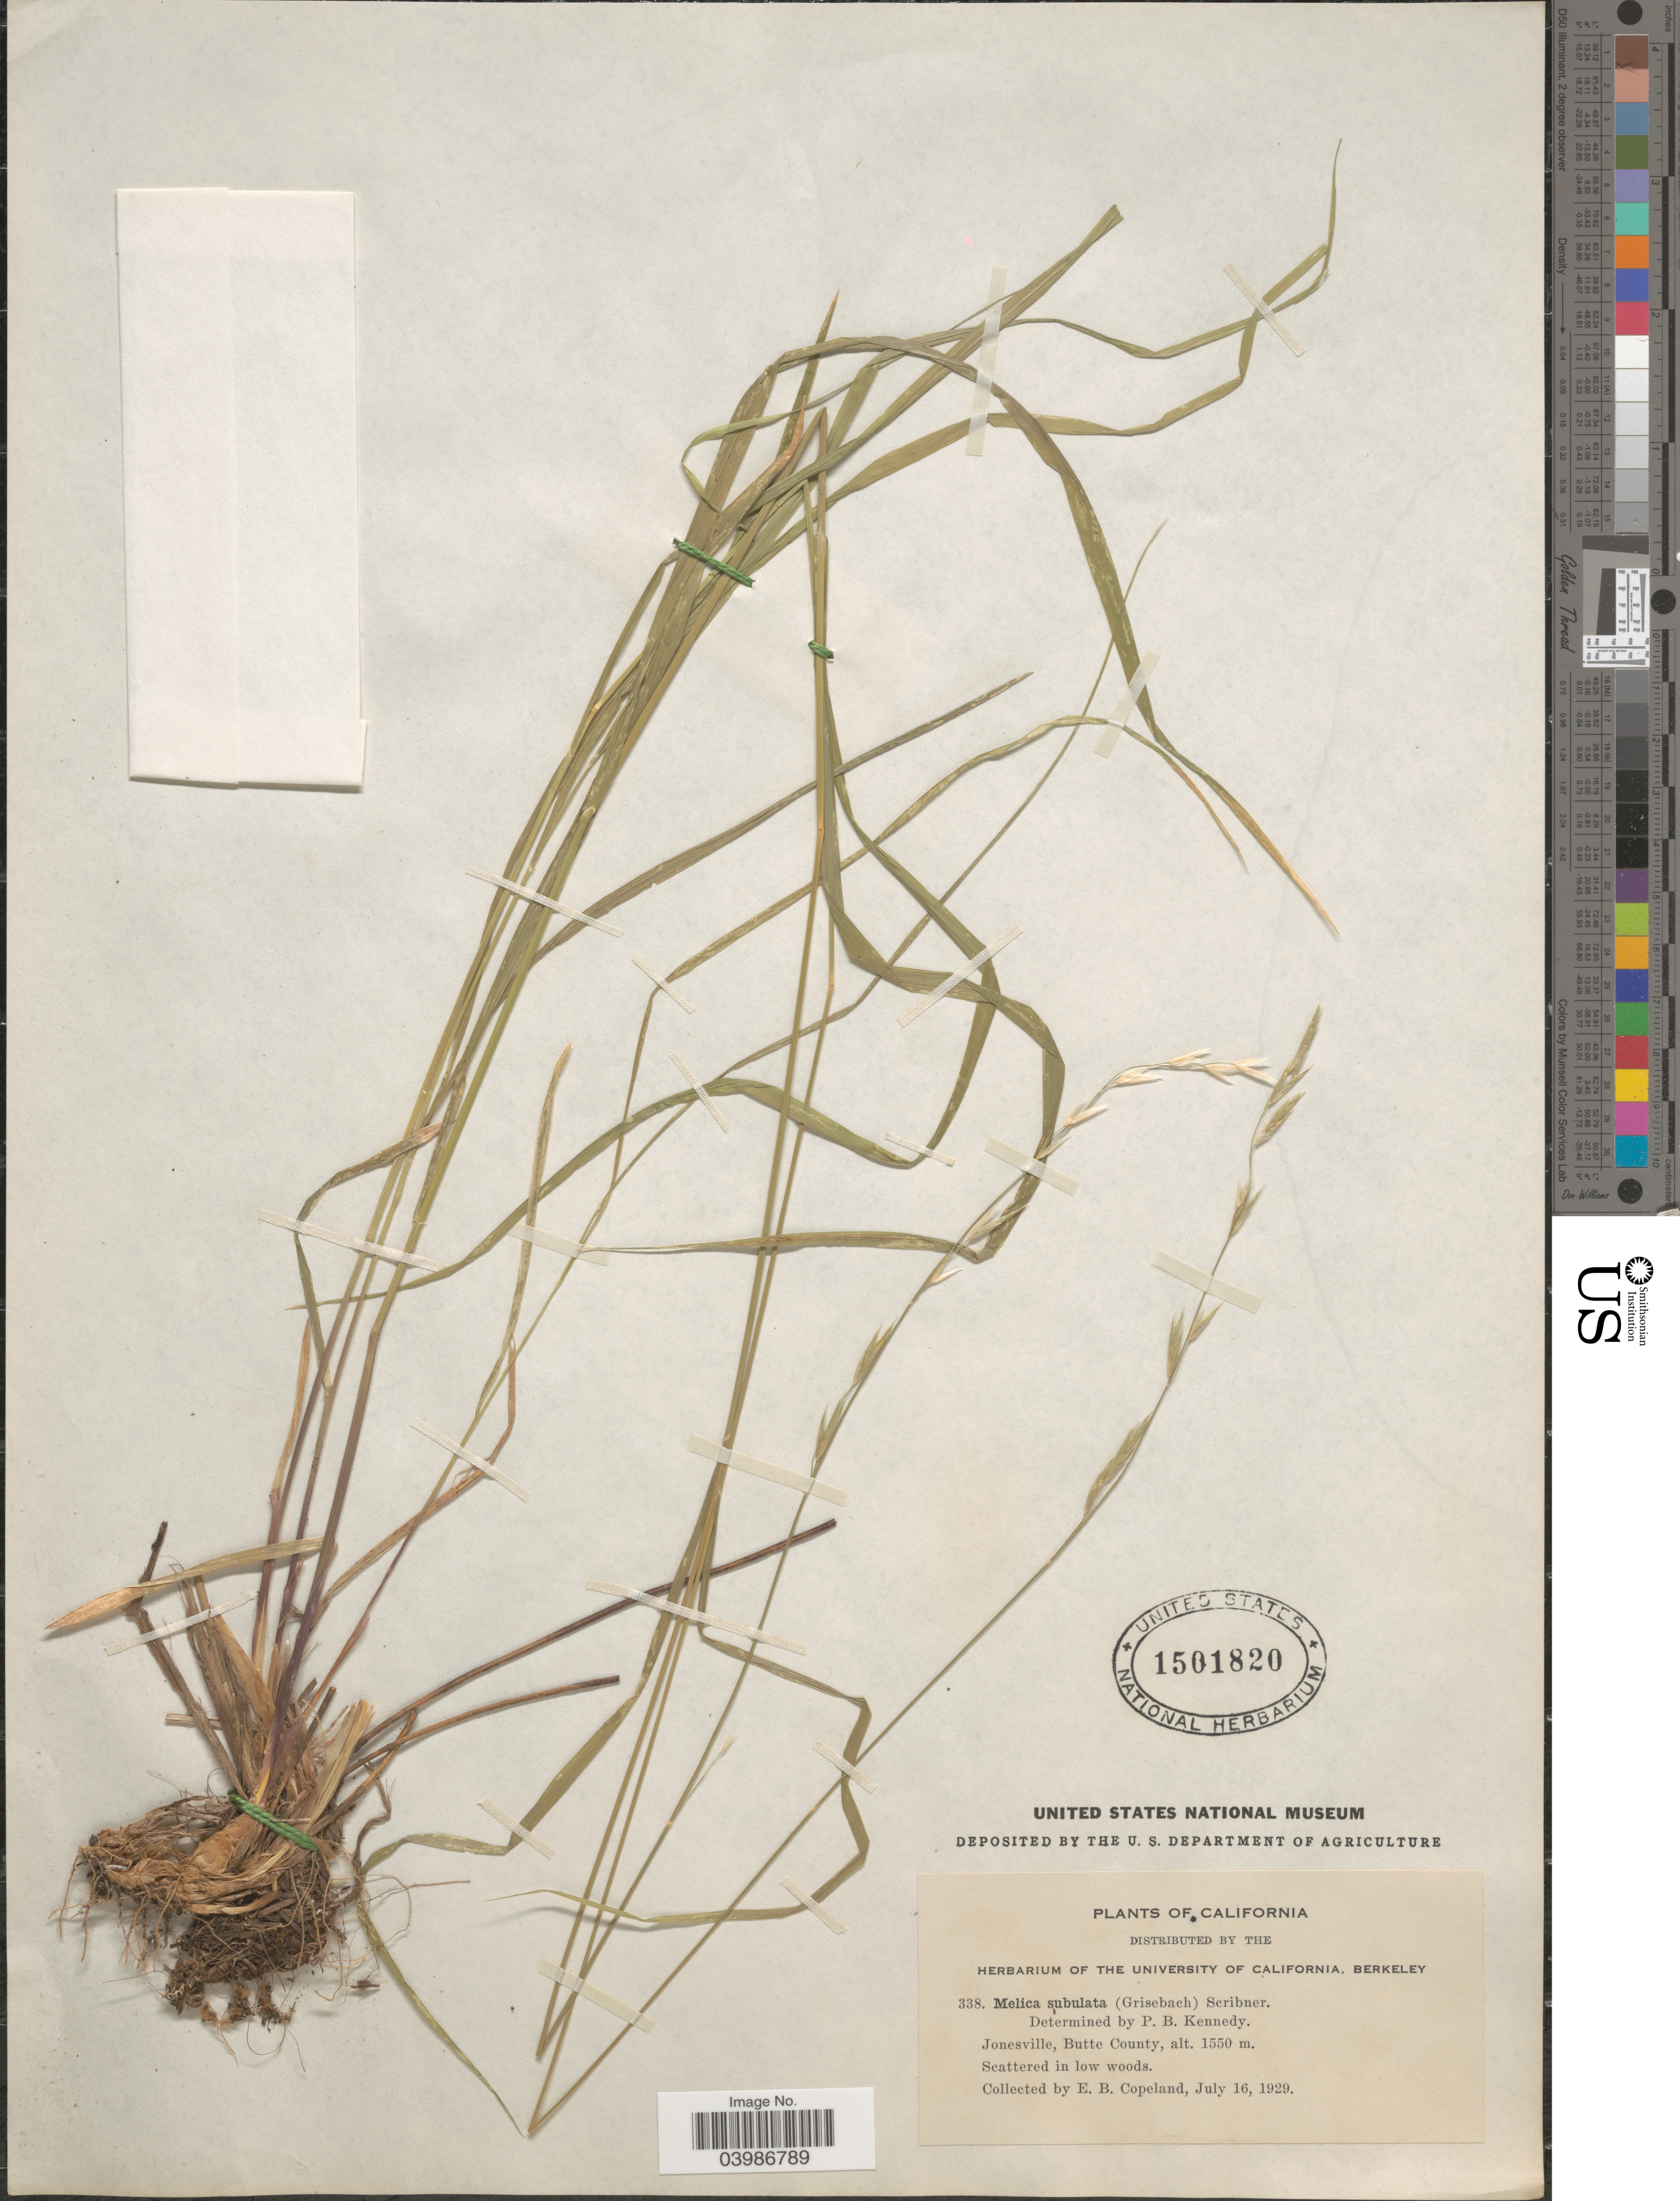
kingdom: Plantae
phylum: Tracheophyta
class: Liliopsida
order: Poales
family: Poaceae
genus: Melica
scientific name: Melica subulata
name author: (Griseb.) Scribn.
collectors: E. B. Copeland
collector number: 338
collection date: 1929-07-16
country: United States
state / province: California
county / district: Butte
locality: Jonesville, Butte County.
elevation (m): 1550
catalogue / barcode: US 1501820